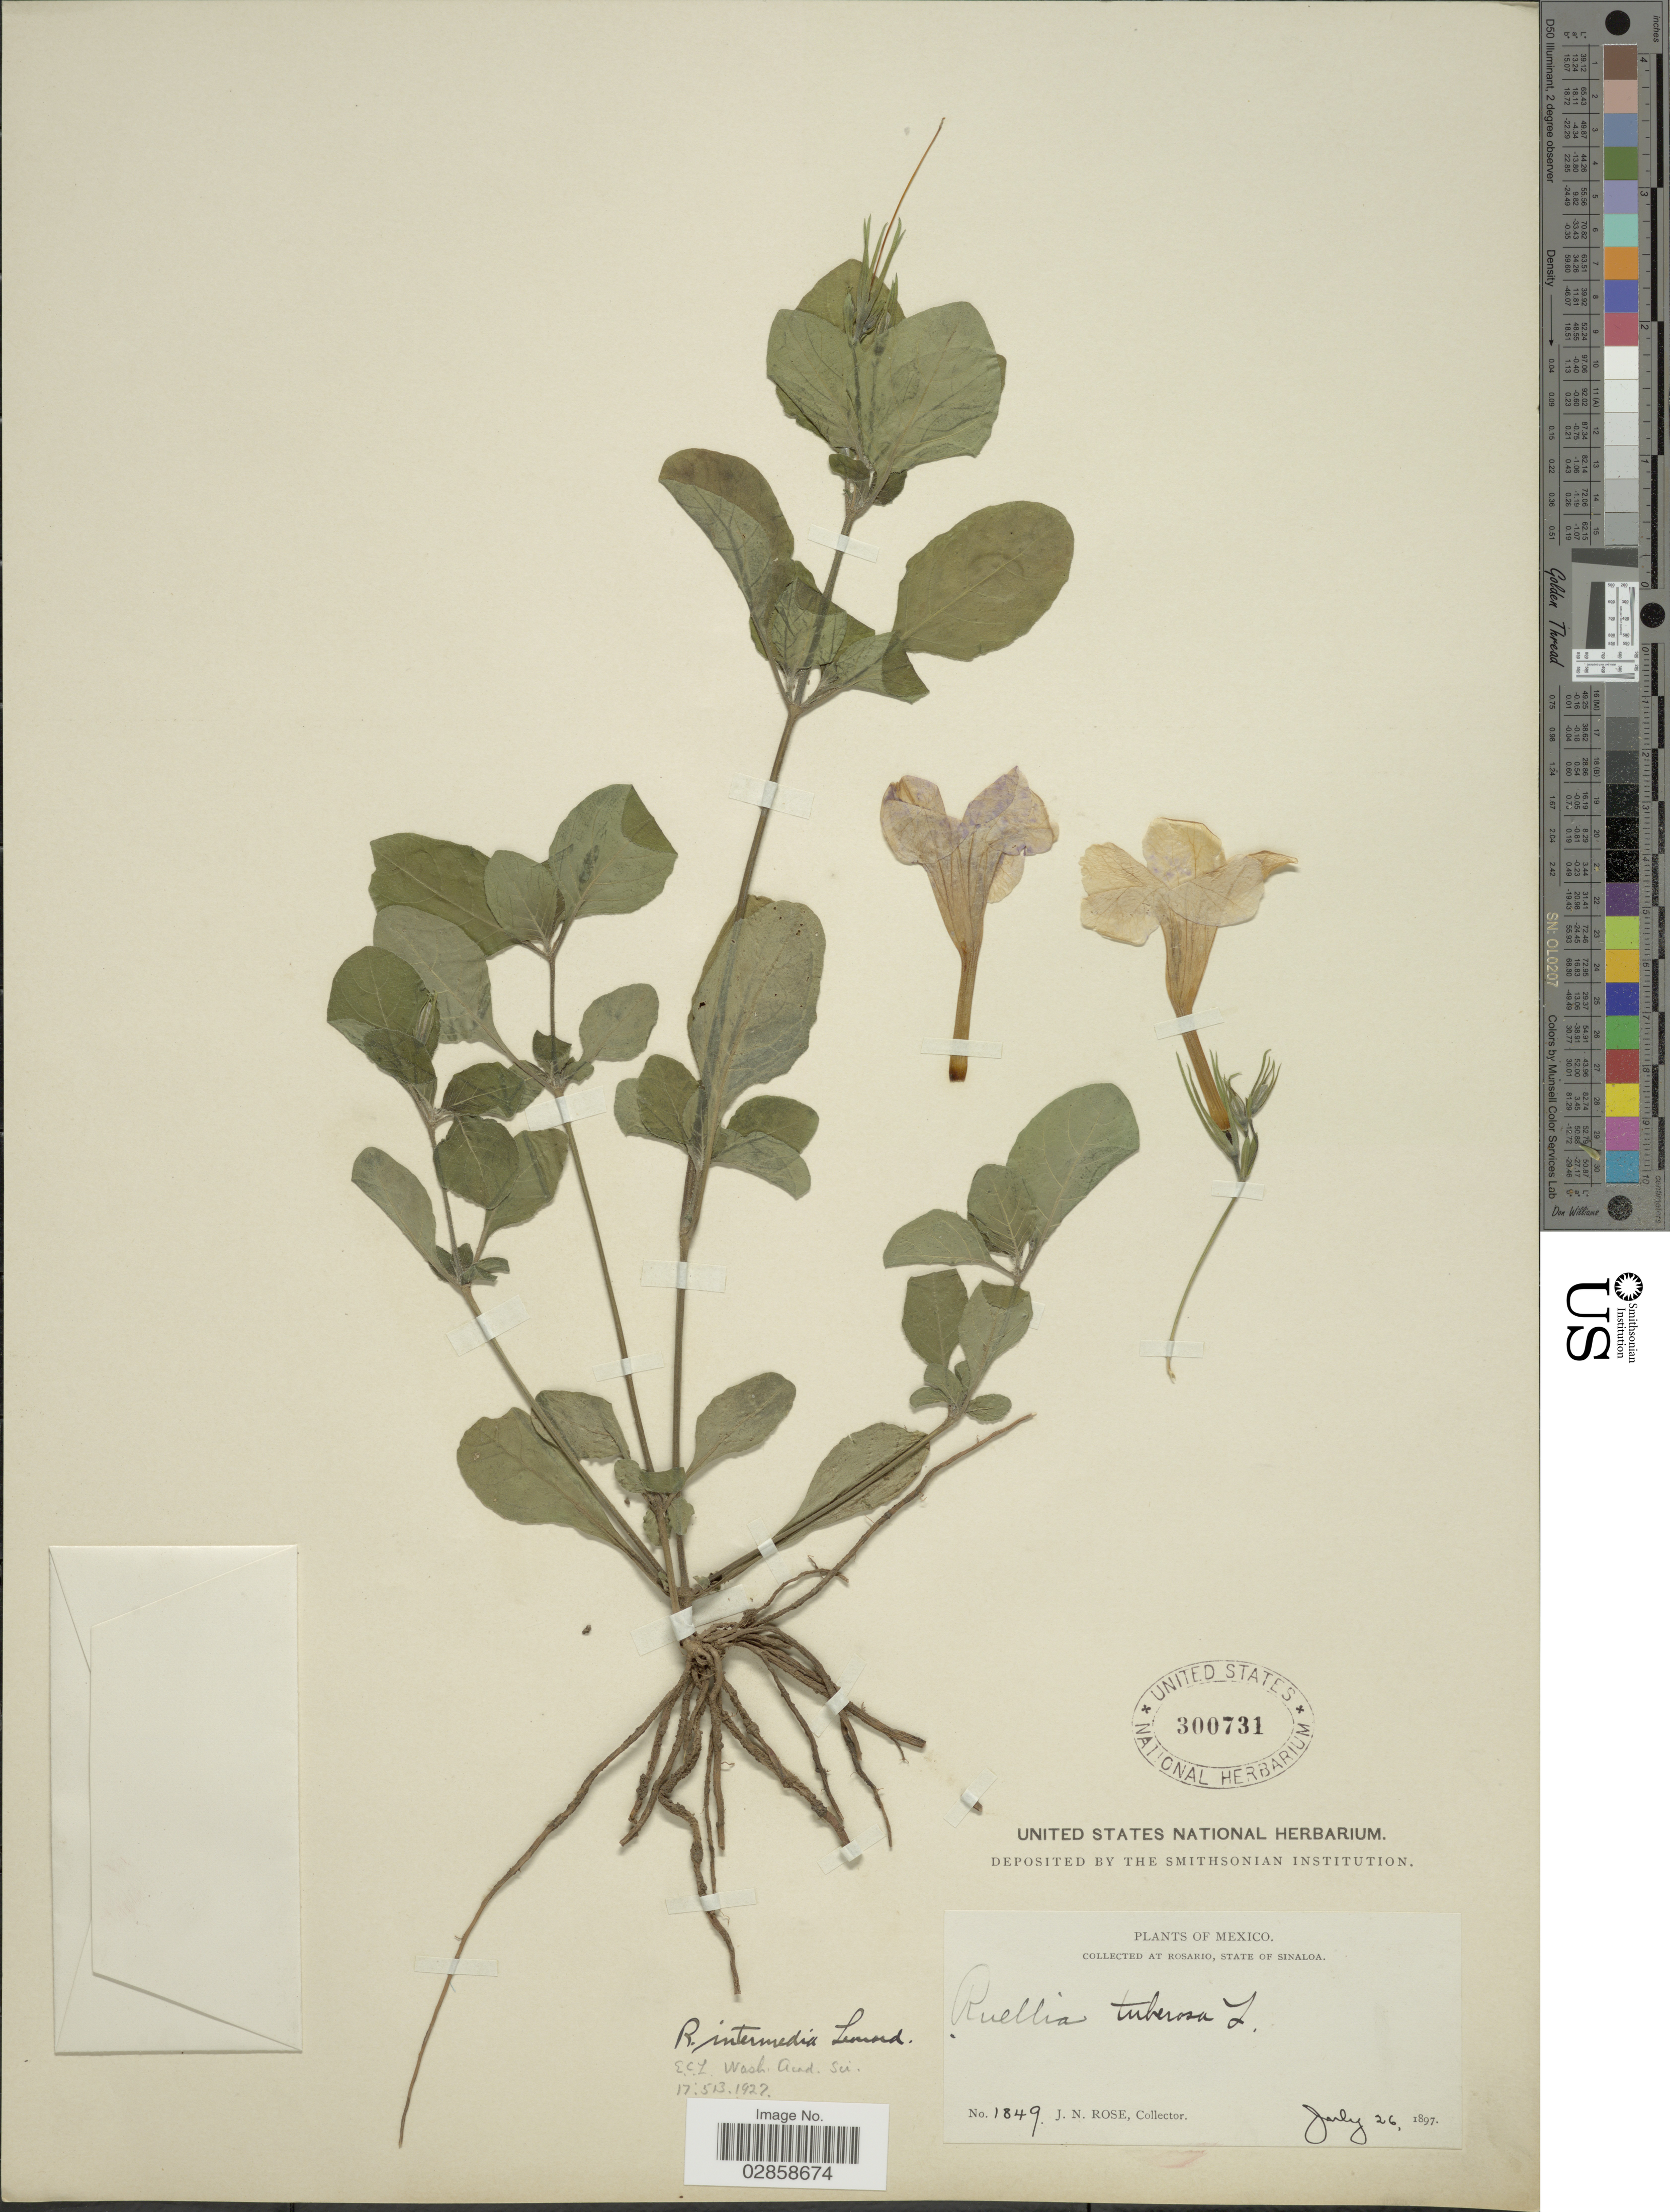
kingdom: Plantae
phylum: Tracheophyta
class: Magnoliopsida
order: Lamiales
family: Acanthaceae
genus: Ruellia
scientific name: Ruellia intermedia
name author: Leonard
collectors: J. N. Rose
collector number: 1849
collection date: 1897-07-26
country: Mexico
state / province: Sinaloa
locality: Rosario.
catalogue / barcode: US 300731